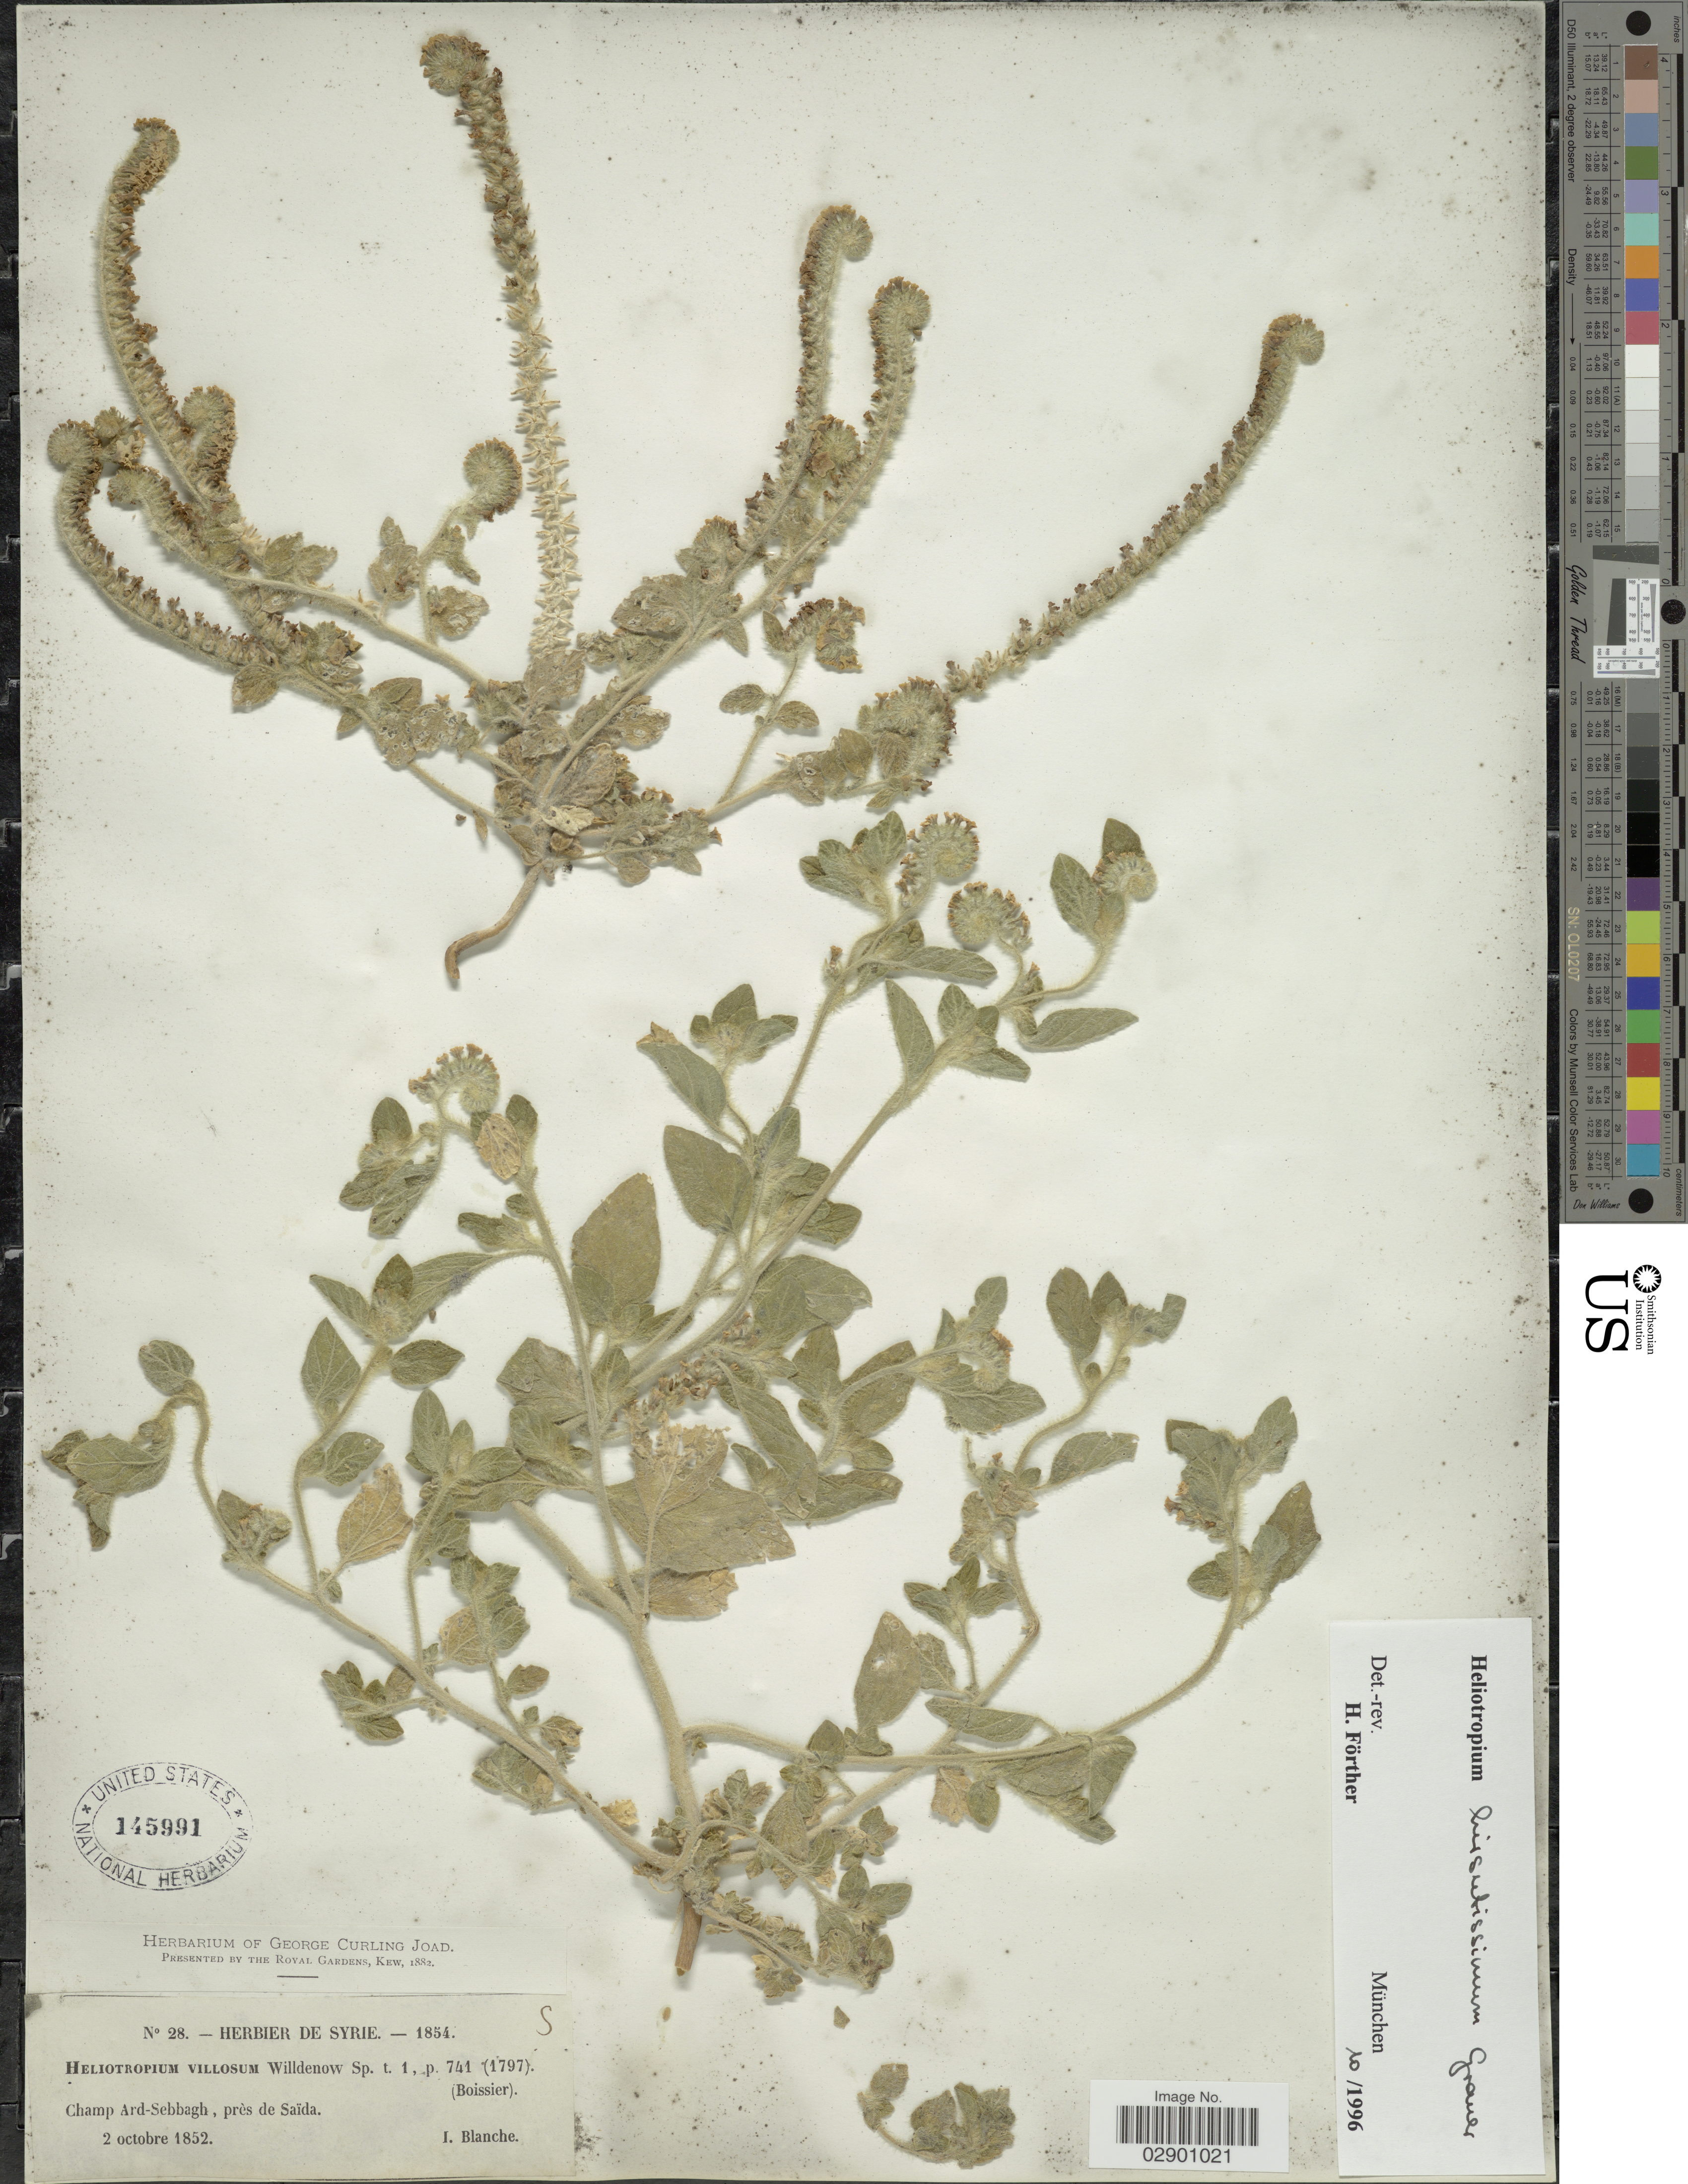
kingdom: Plantae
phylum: Tracheophyta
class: Magnoliopsida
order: Boraginales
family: Heliotropiaceae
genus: Heliotropium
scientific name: Heliotropium hirsutissimum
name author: Grauer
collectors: I. Blanche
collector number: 28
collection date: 1852-10-02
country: Syria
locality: Champ Ard-Sebbagh, près de Saïda.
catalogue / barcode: US 145991